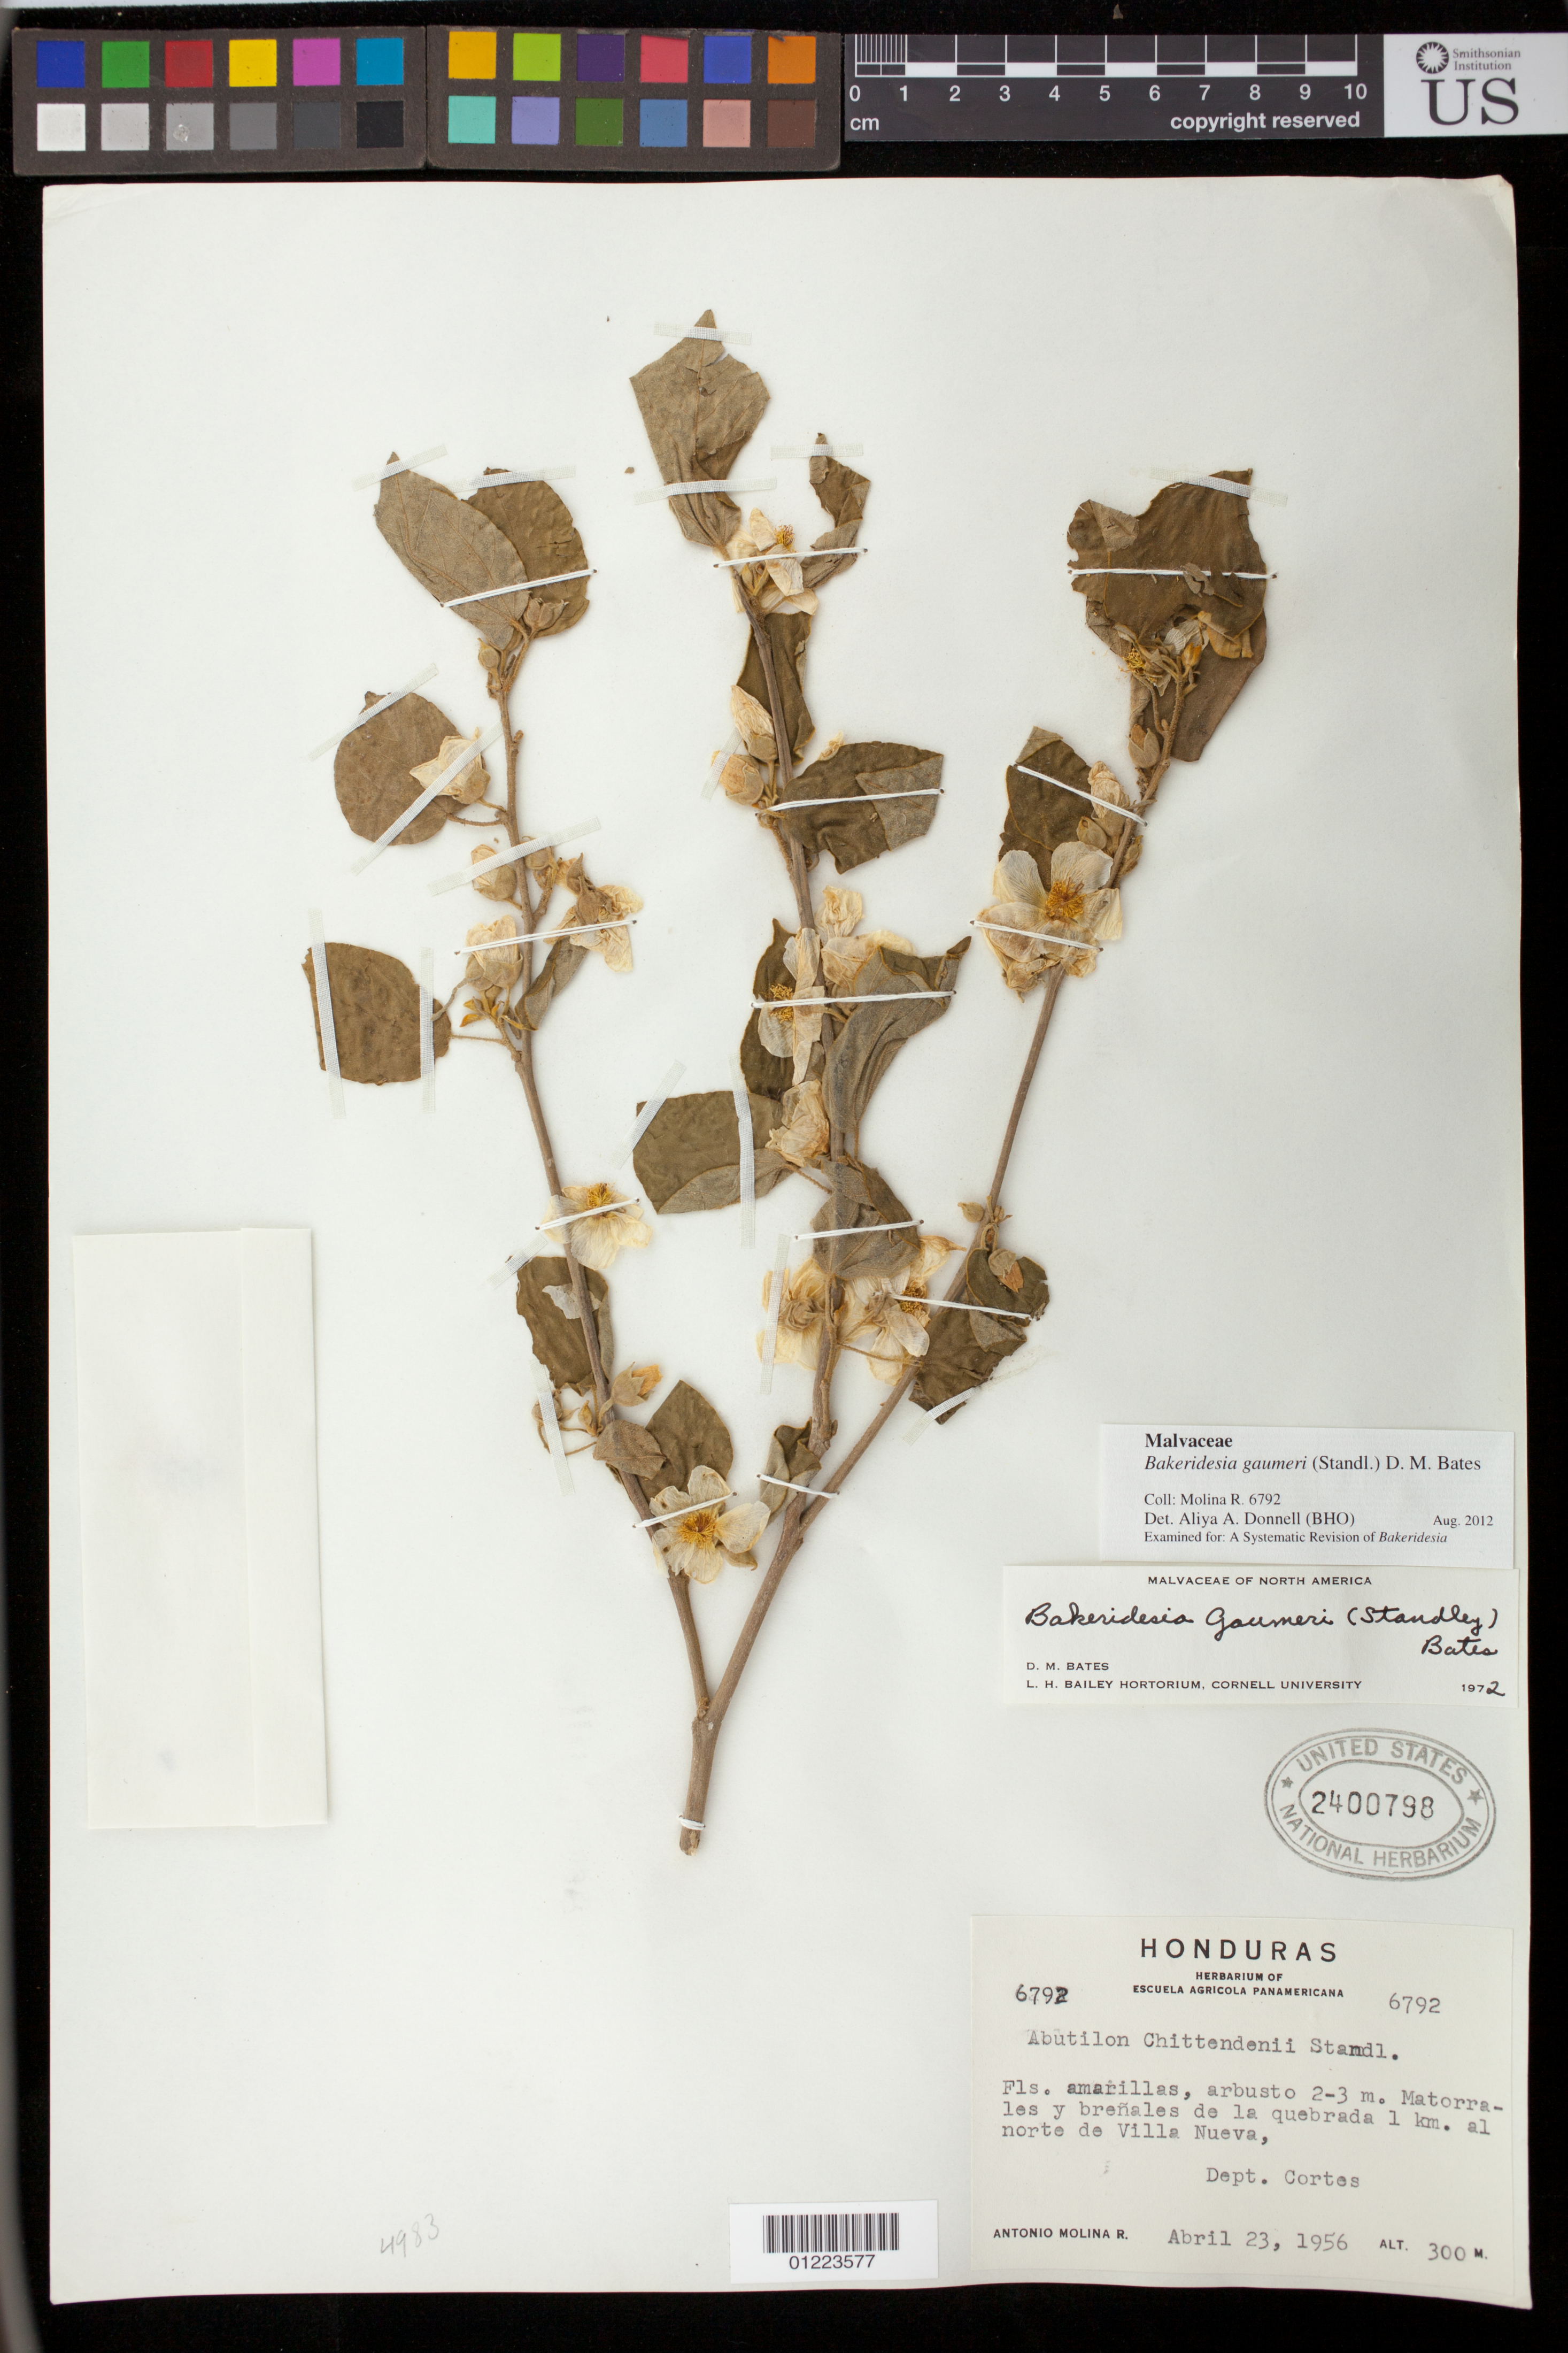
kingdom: Plantae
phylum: Tracheophyta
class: Magnoliopsida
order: Malvales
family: Malvaceae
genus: Bakeridesia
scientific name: Bakeridesia gaumeri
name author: (Standl.) D.M. Bates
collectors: A. Molina R.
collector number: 6792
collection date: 1956-04-23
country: Honduras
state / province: Cortés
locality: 1 km al norte de Villa Nueva.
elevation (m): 300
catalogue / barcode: US 2400798